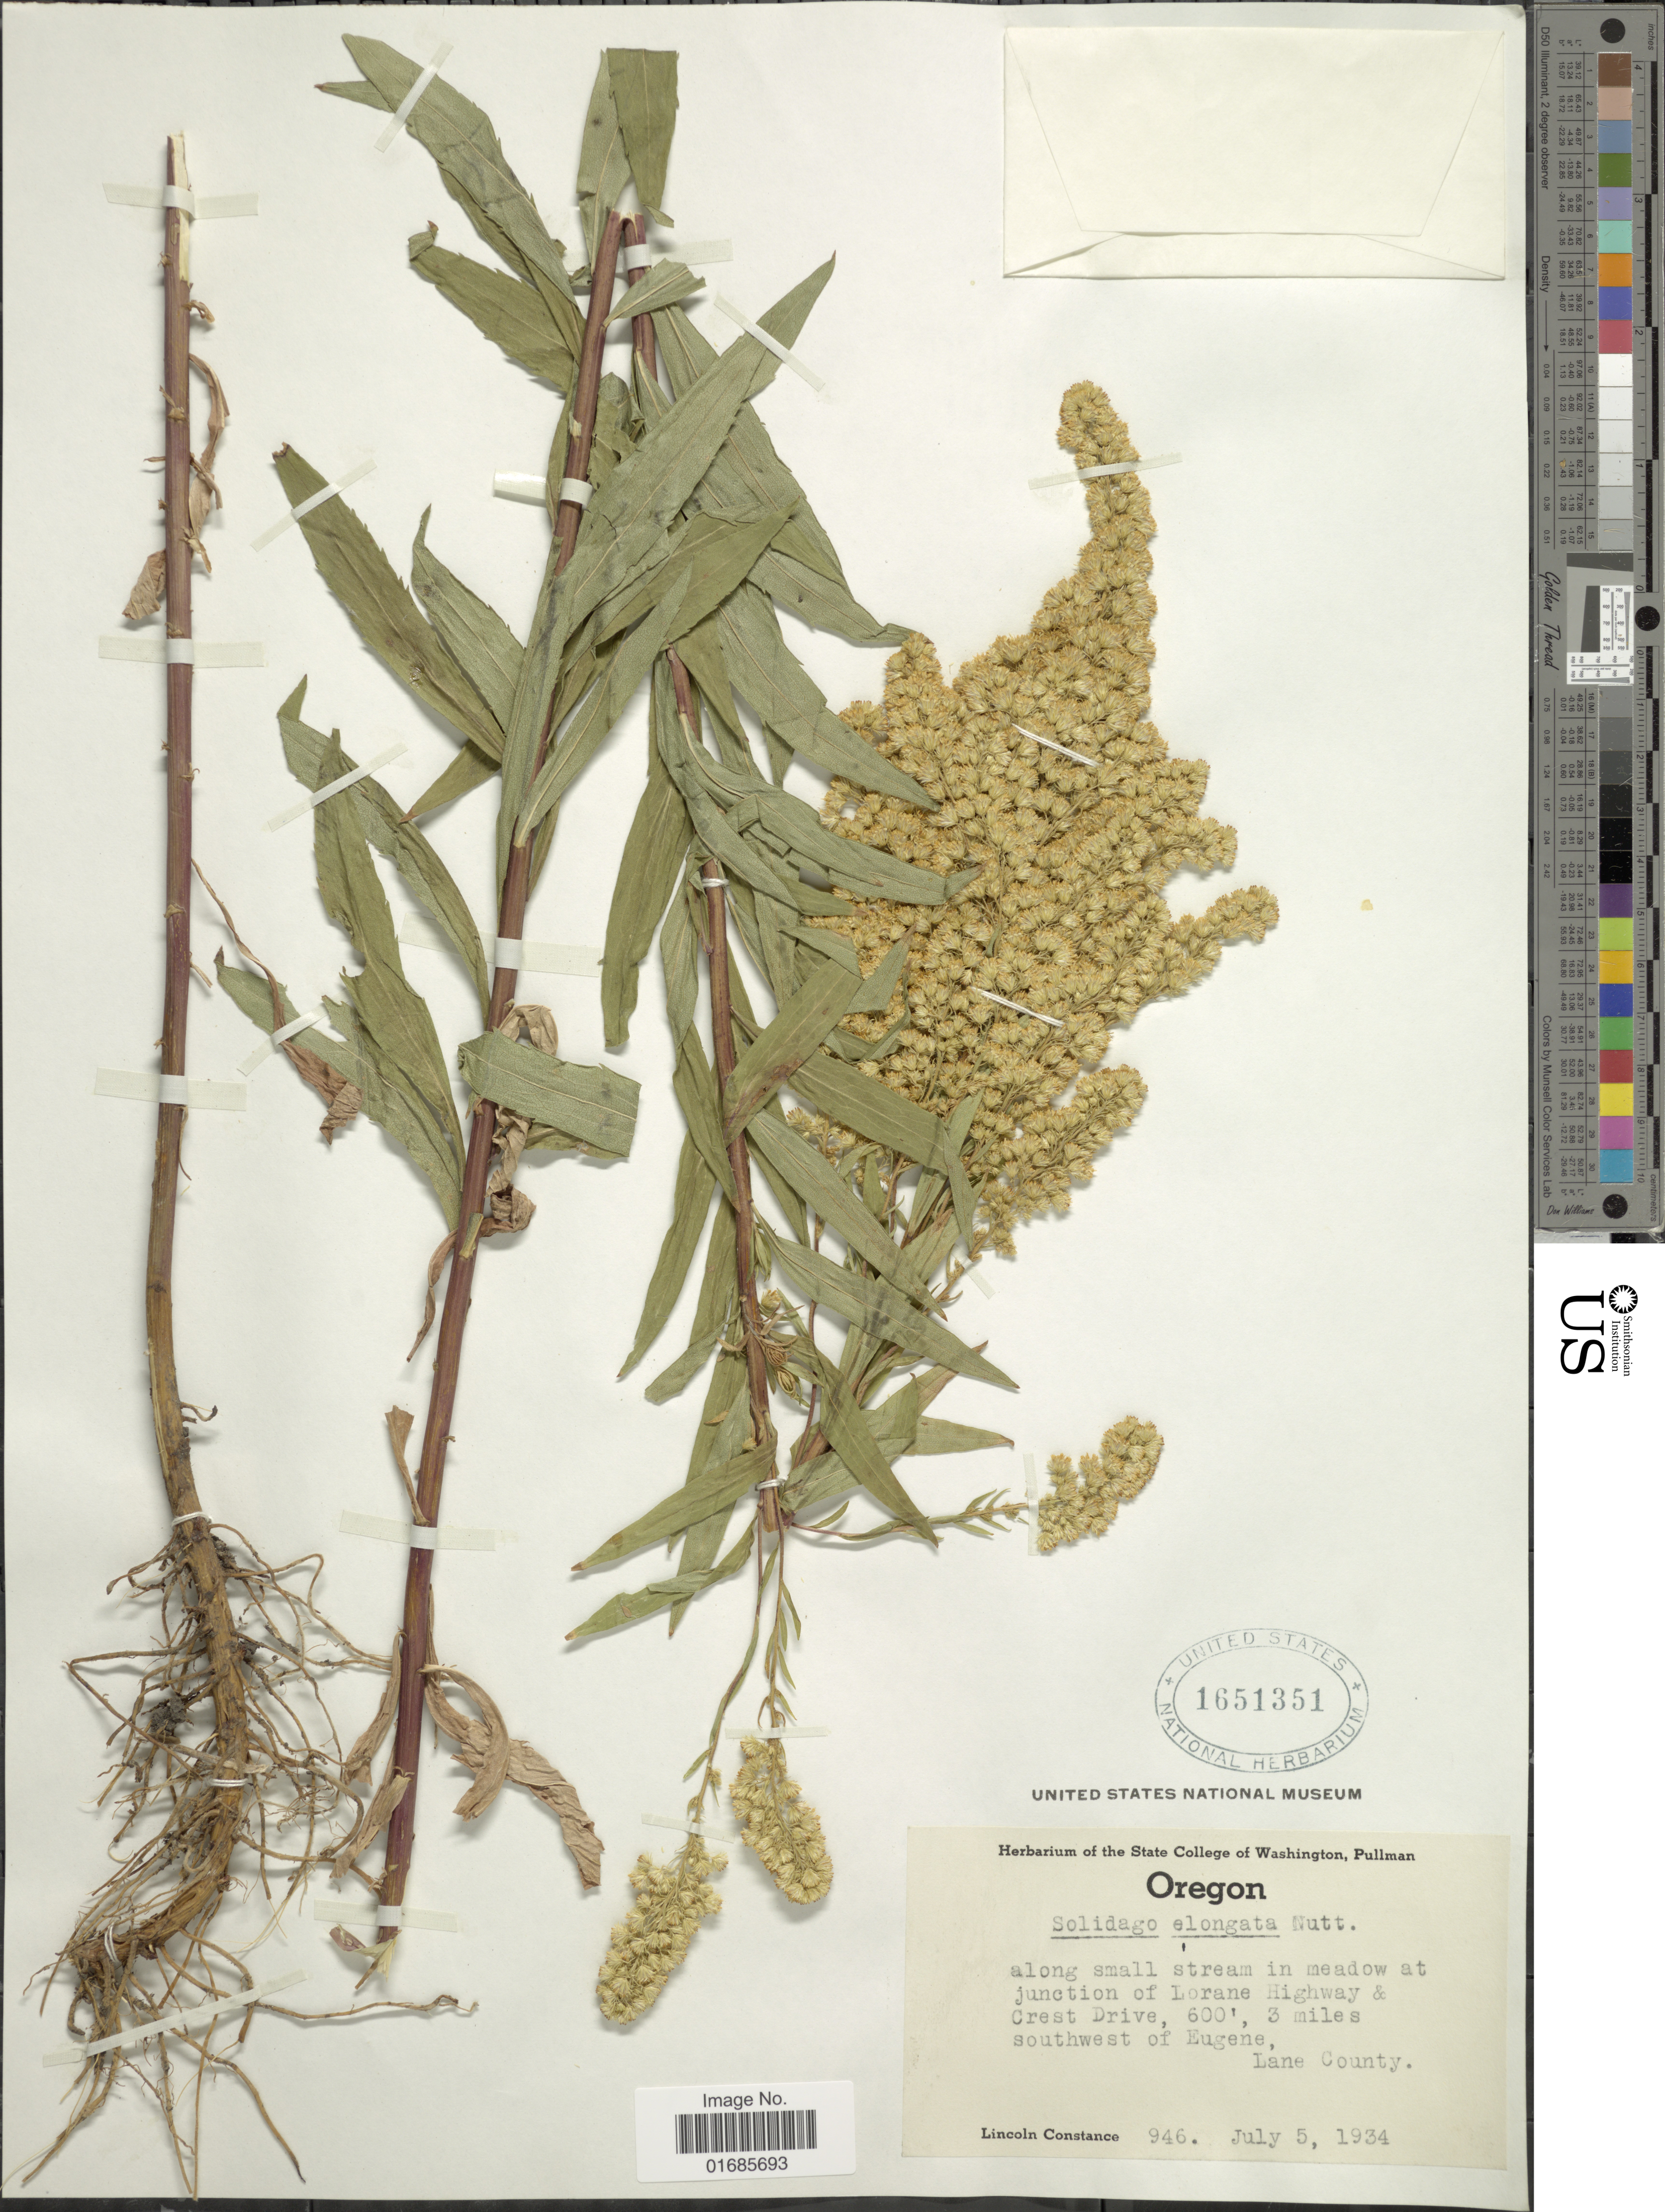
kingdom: Plantae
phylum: Tracheophyta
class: Magnoliopsida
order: Asterales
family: Asteraceae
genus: Solidago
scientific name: Solidago canadensis var. salebrosa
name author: (Piper) M.E. Jones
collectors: L. Constance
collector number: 946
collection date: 1934-07-05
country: United States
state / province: Oregon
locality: At junction of Lorane Highway & Crest Drive, 3 miles southwest of Eugene, Lane County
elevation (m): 183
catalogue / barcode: US 1651351